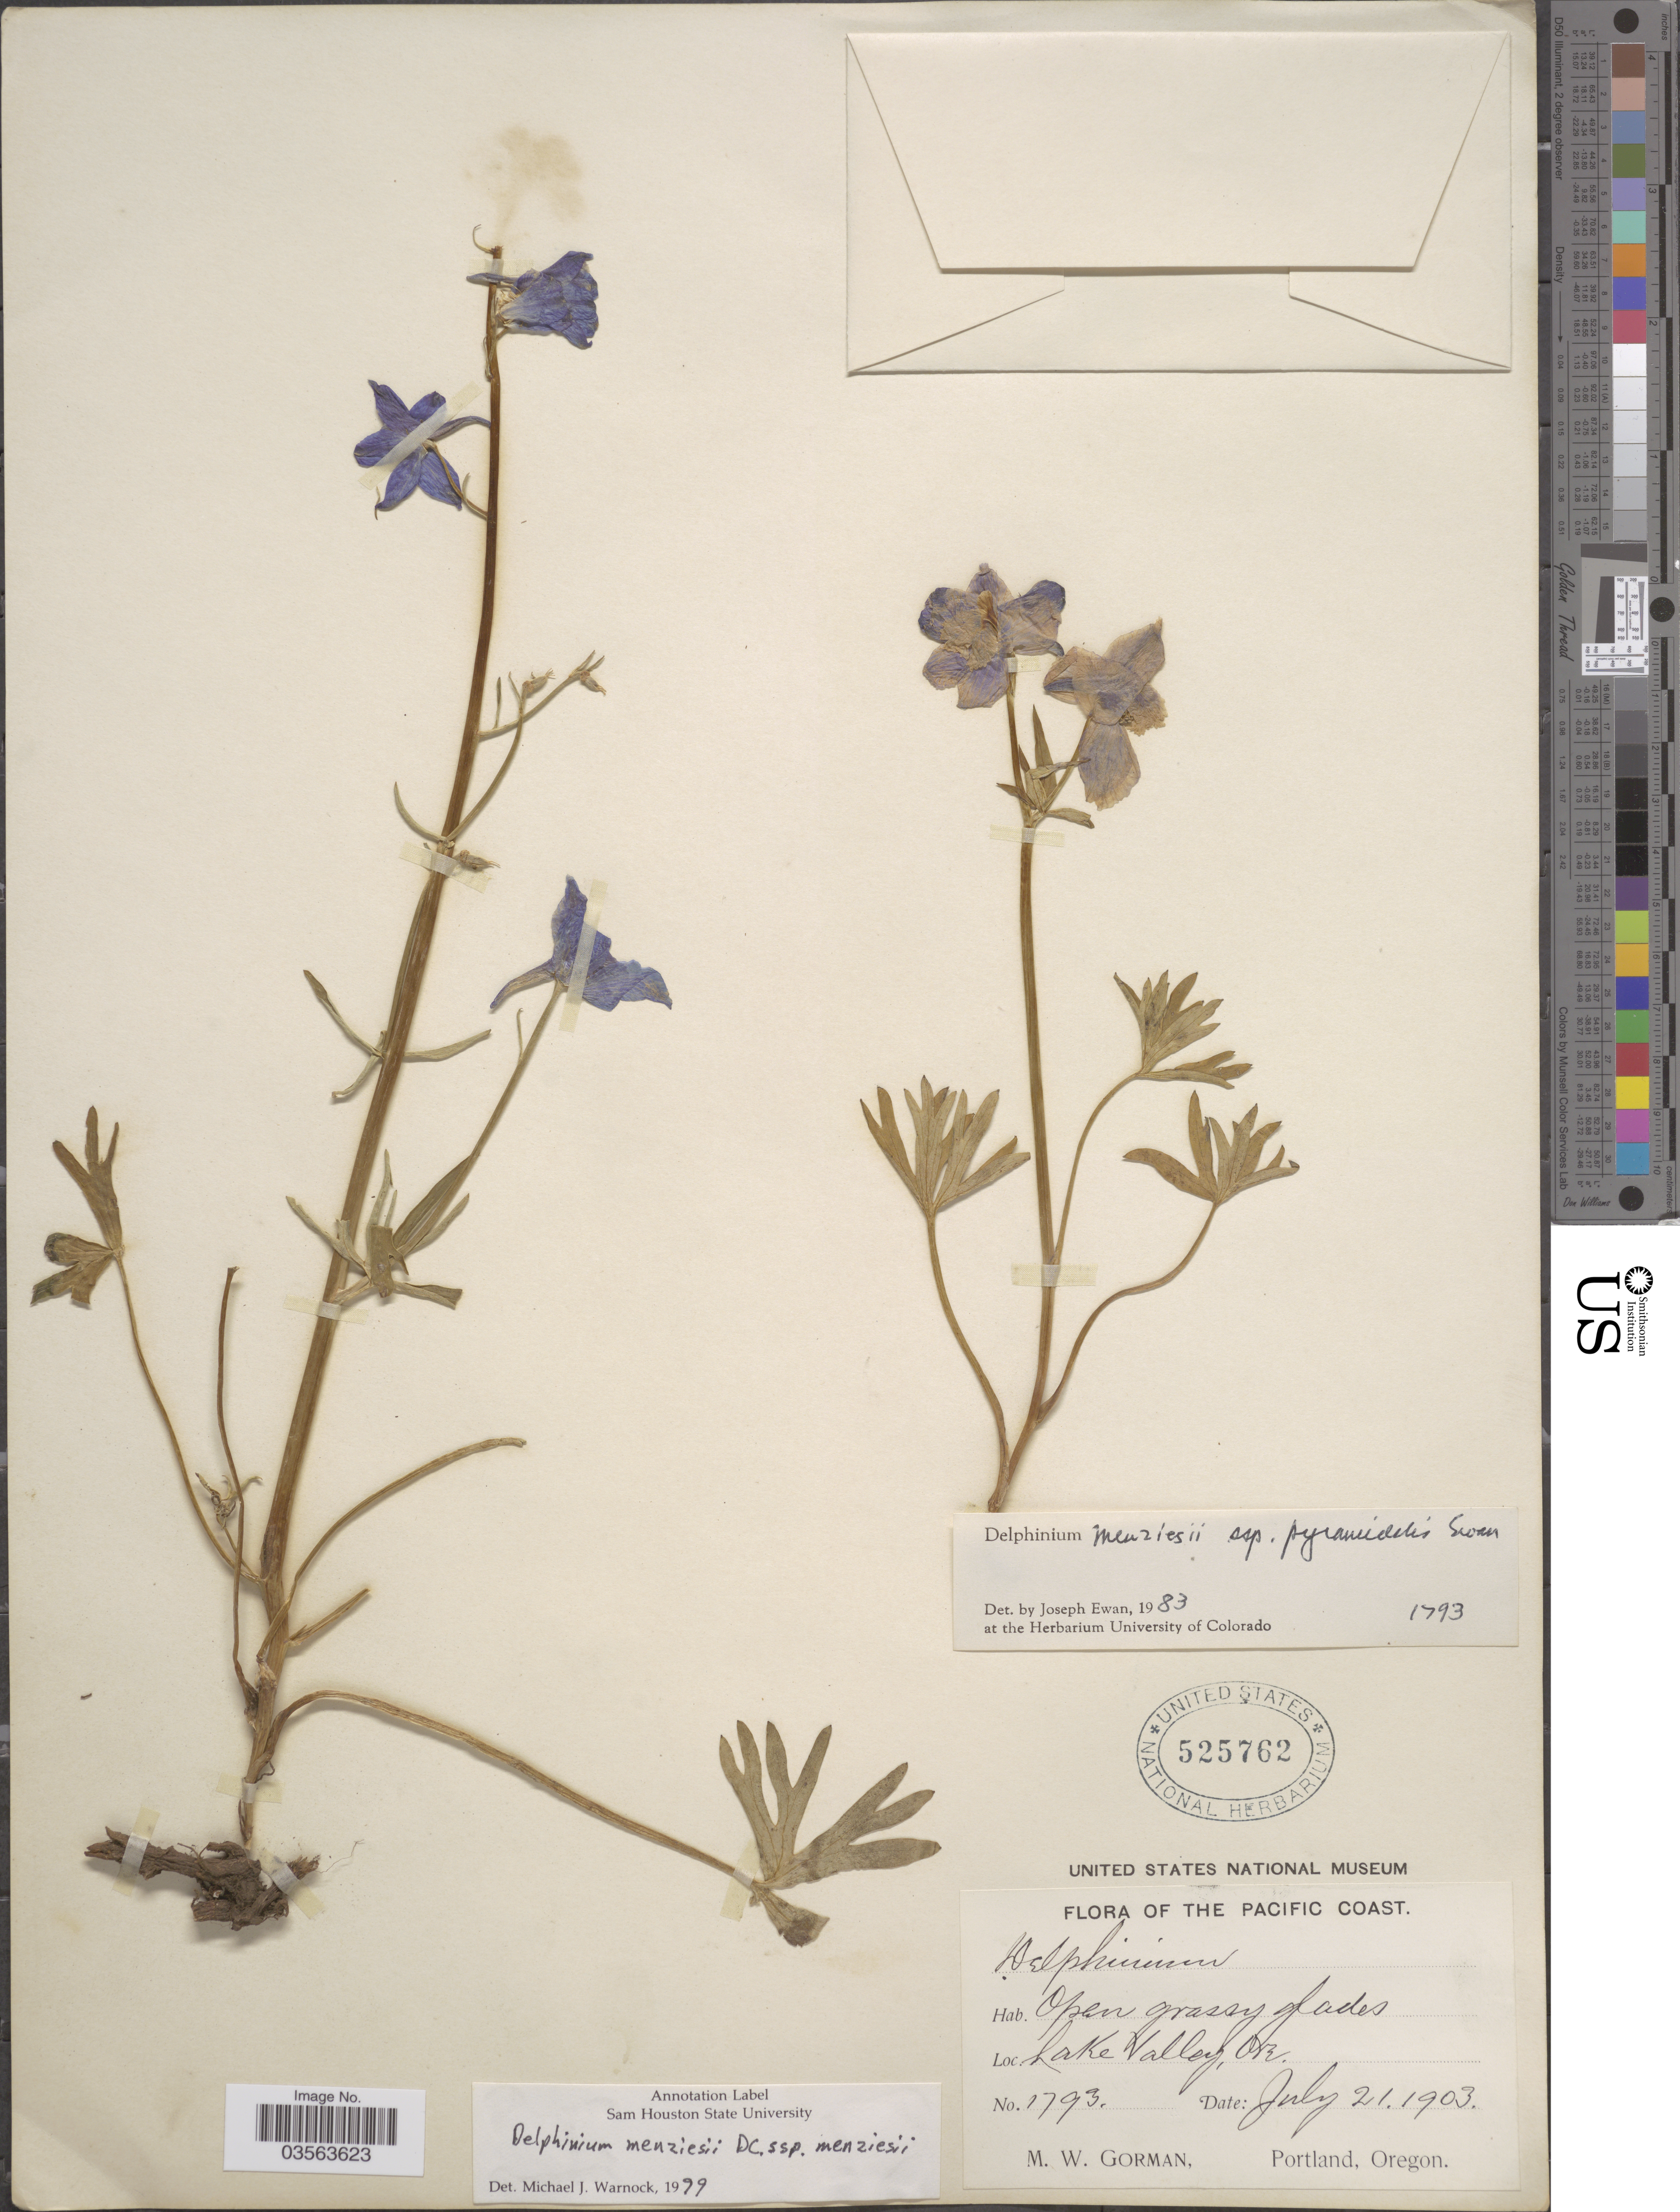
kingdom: Plantae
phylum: Tracheophyta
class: Magnoliopsida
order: Ranunculales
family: Ranunculaceae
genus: Delphinium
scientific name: Delphinium menziesii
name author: DC.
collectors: M. W. Gorman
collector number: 1793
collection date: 1903-07-21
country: United States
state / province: Oregon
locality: The Pacific Coast. Lake Valley.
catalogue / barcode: US 525762